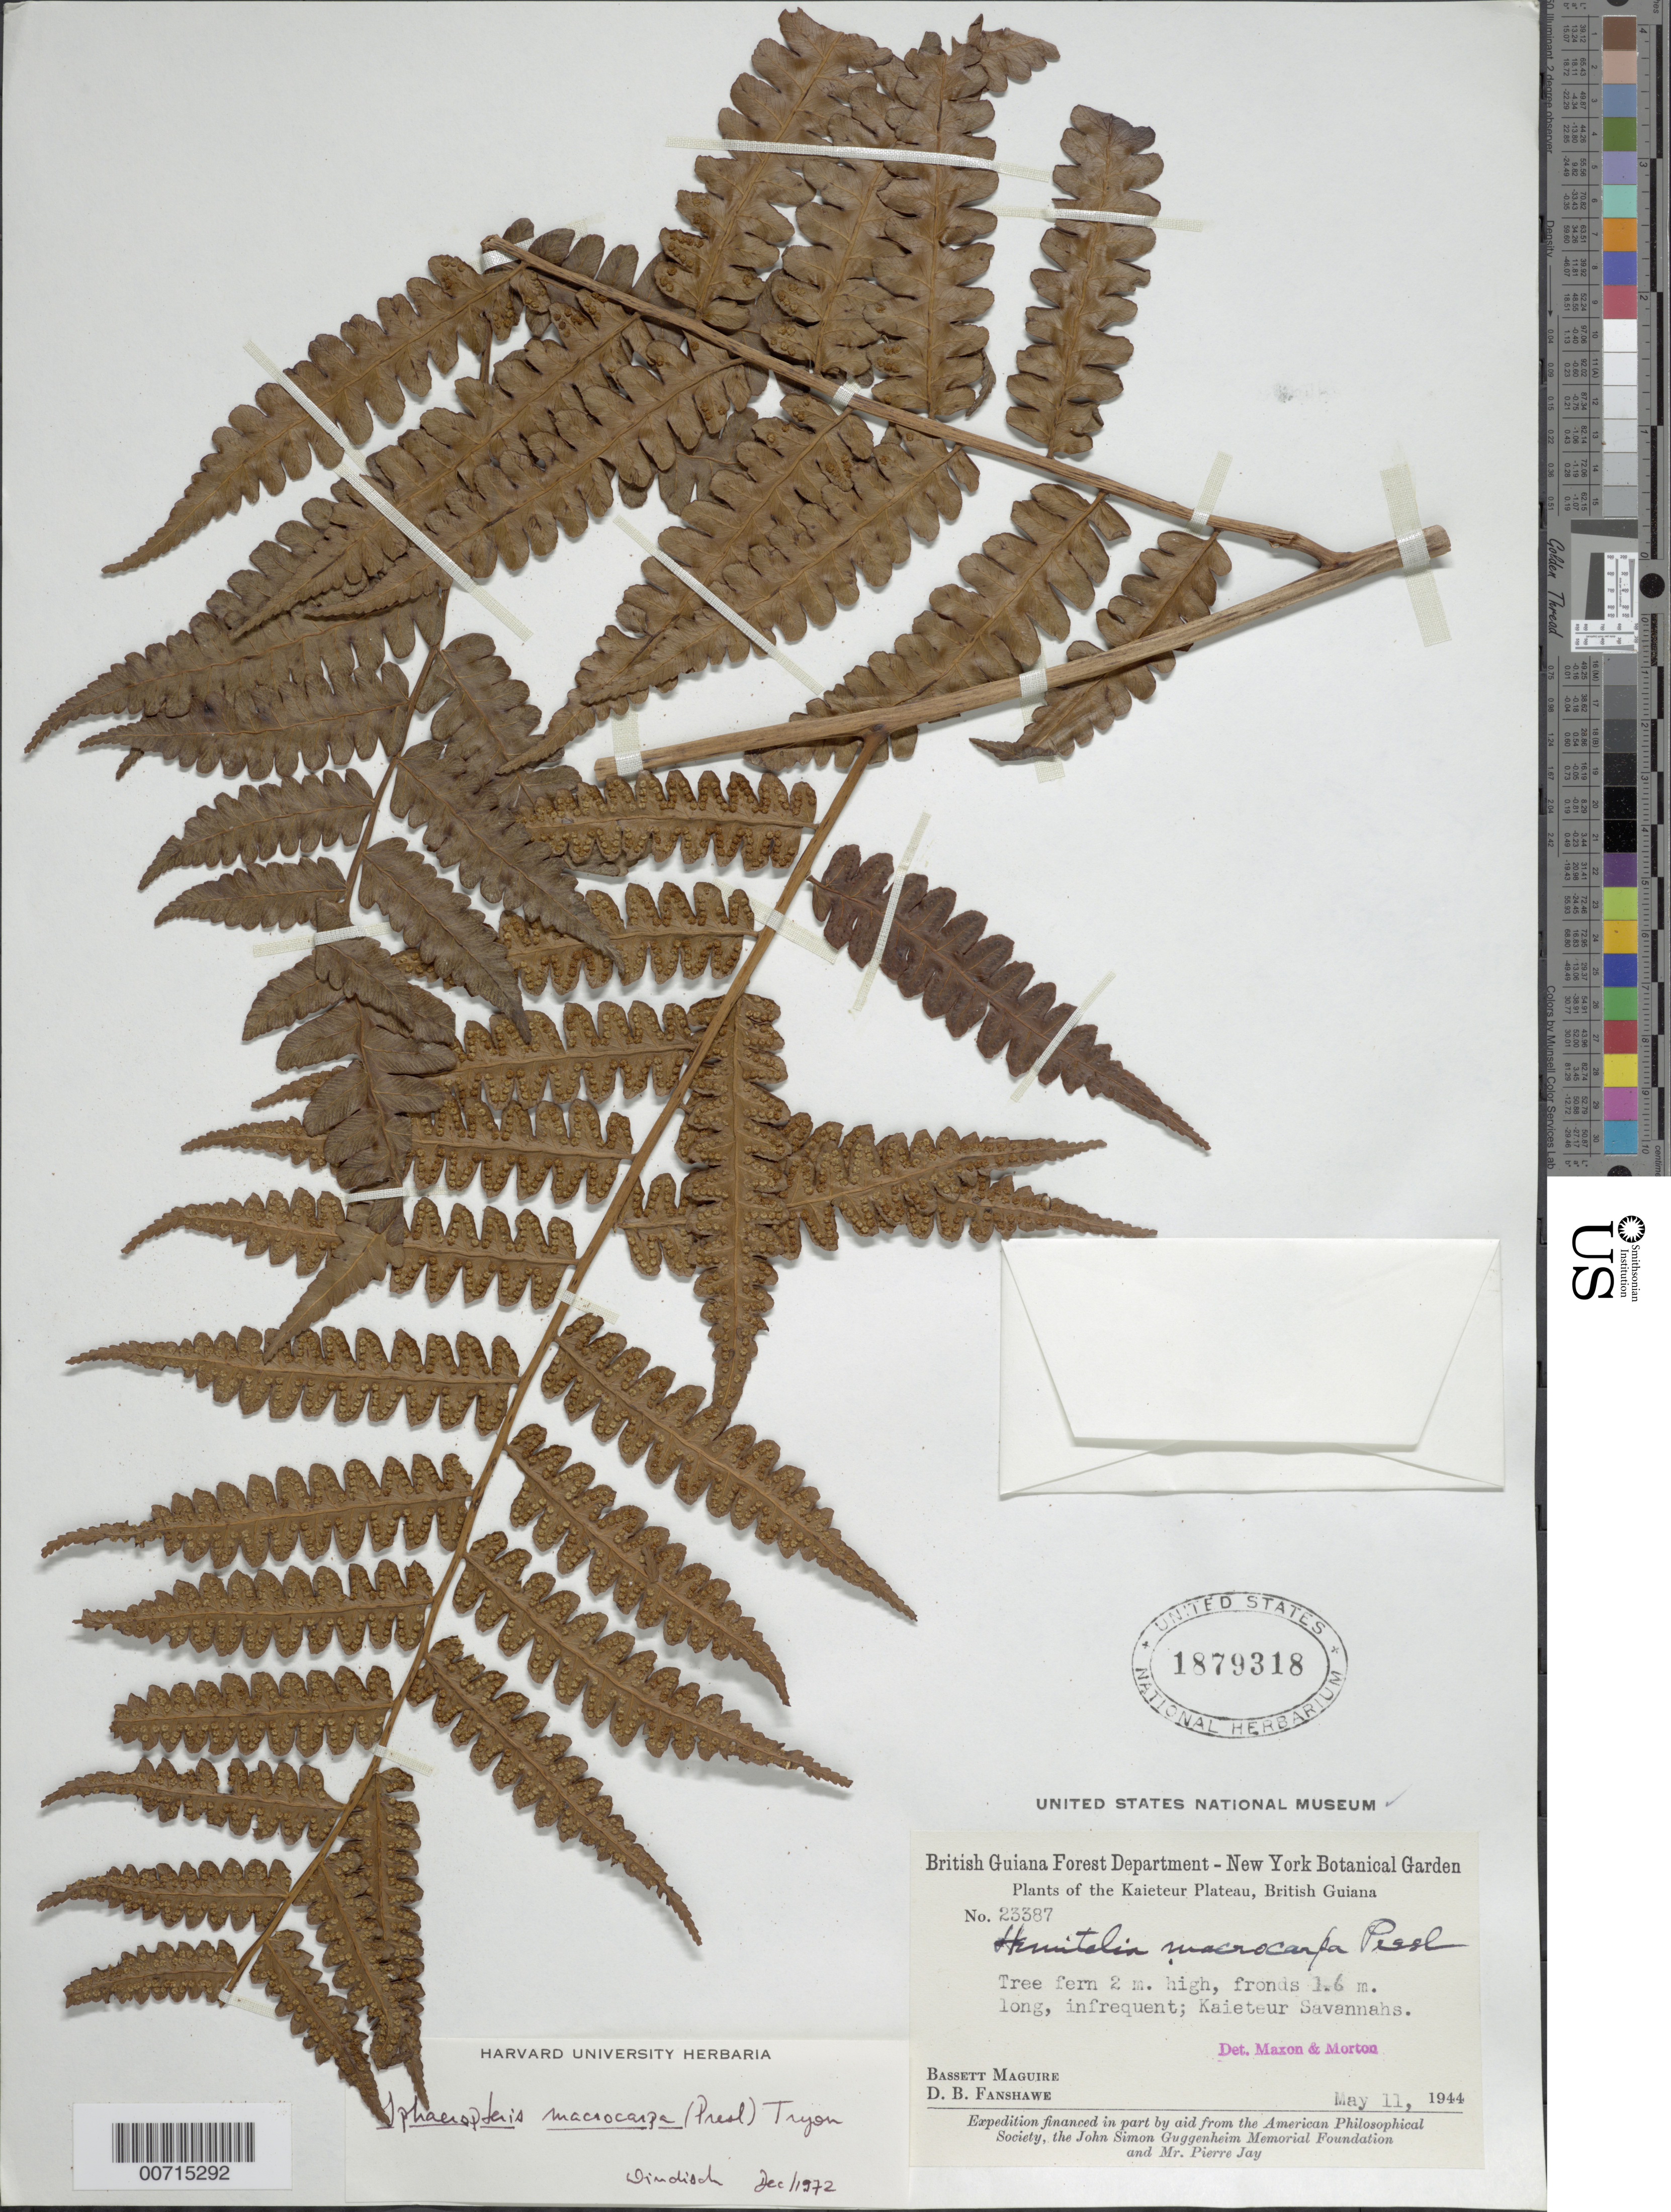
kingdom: Plantae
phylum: Tracheophyta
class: Polypodiopsida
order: Cyatheales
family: Cyatheaceae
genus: Cyathea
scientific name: Cyathea macrocarpa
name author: (C. Presl) Domin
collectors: B. Maguire & D. B. Fanshawe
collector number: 23387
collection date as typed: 11-May-44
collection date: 1944-05-11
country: Guyana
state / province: Potaro-Siparuni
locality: Kaieteur Plateau, Kaieteur Savannas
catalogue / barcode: US 1879318